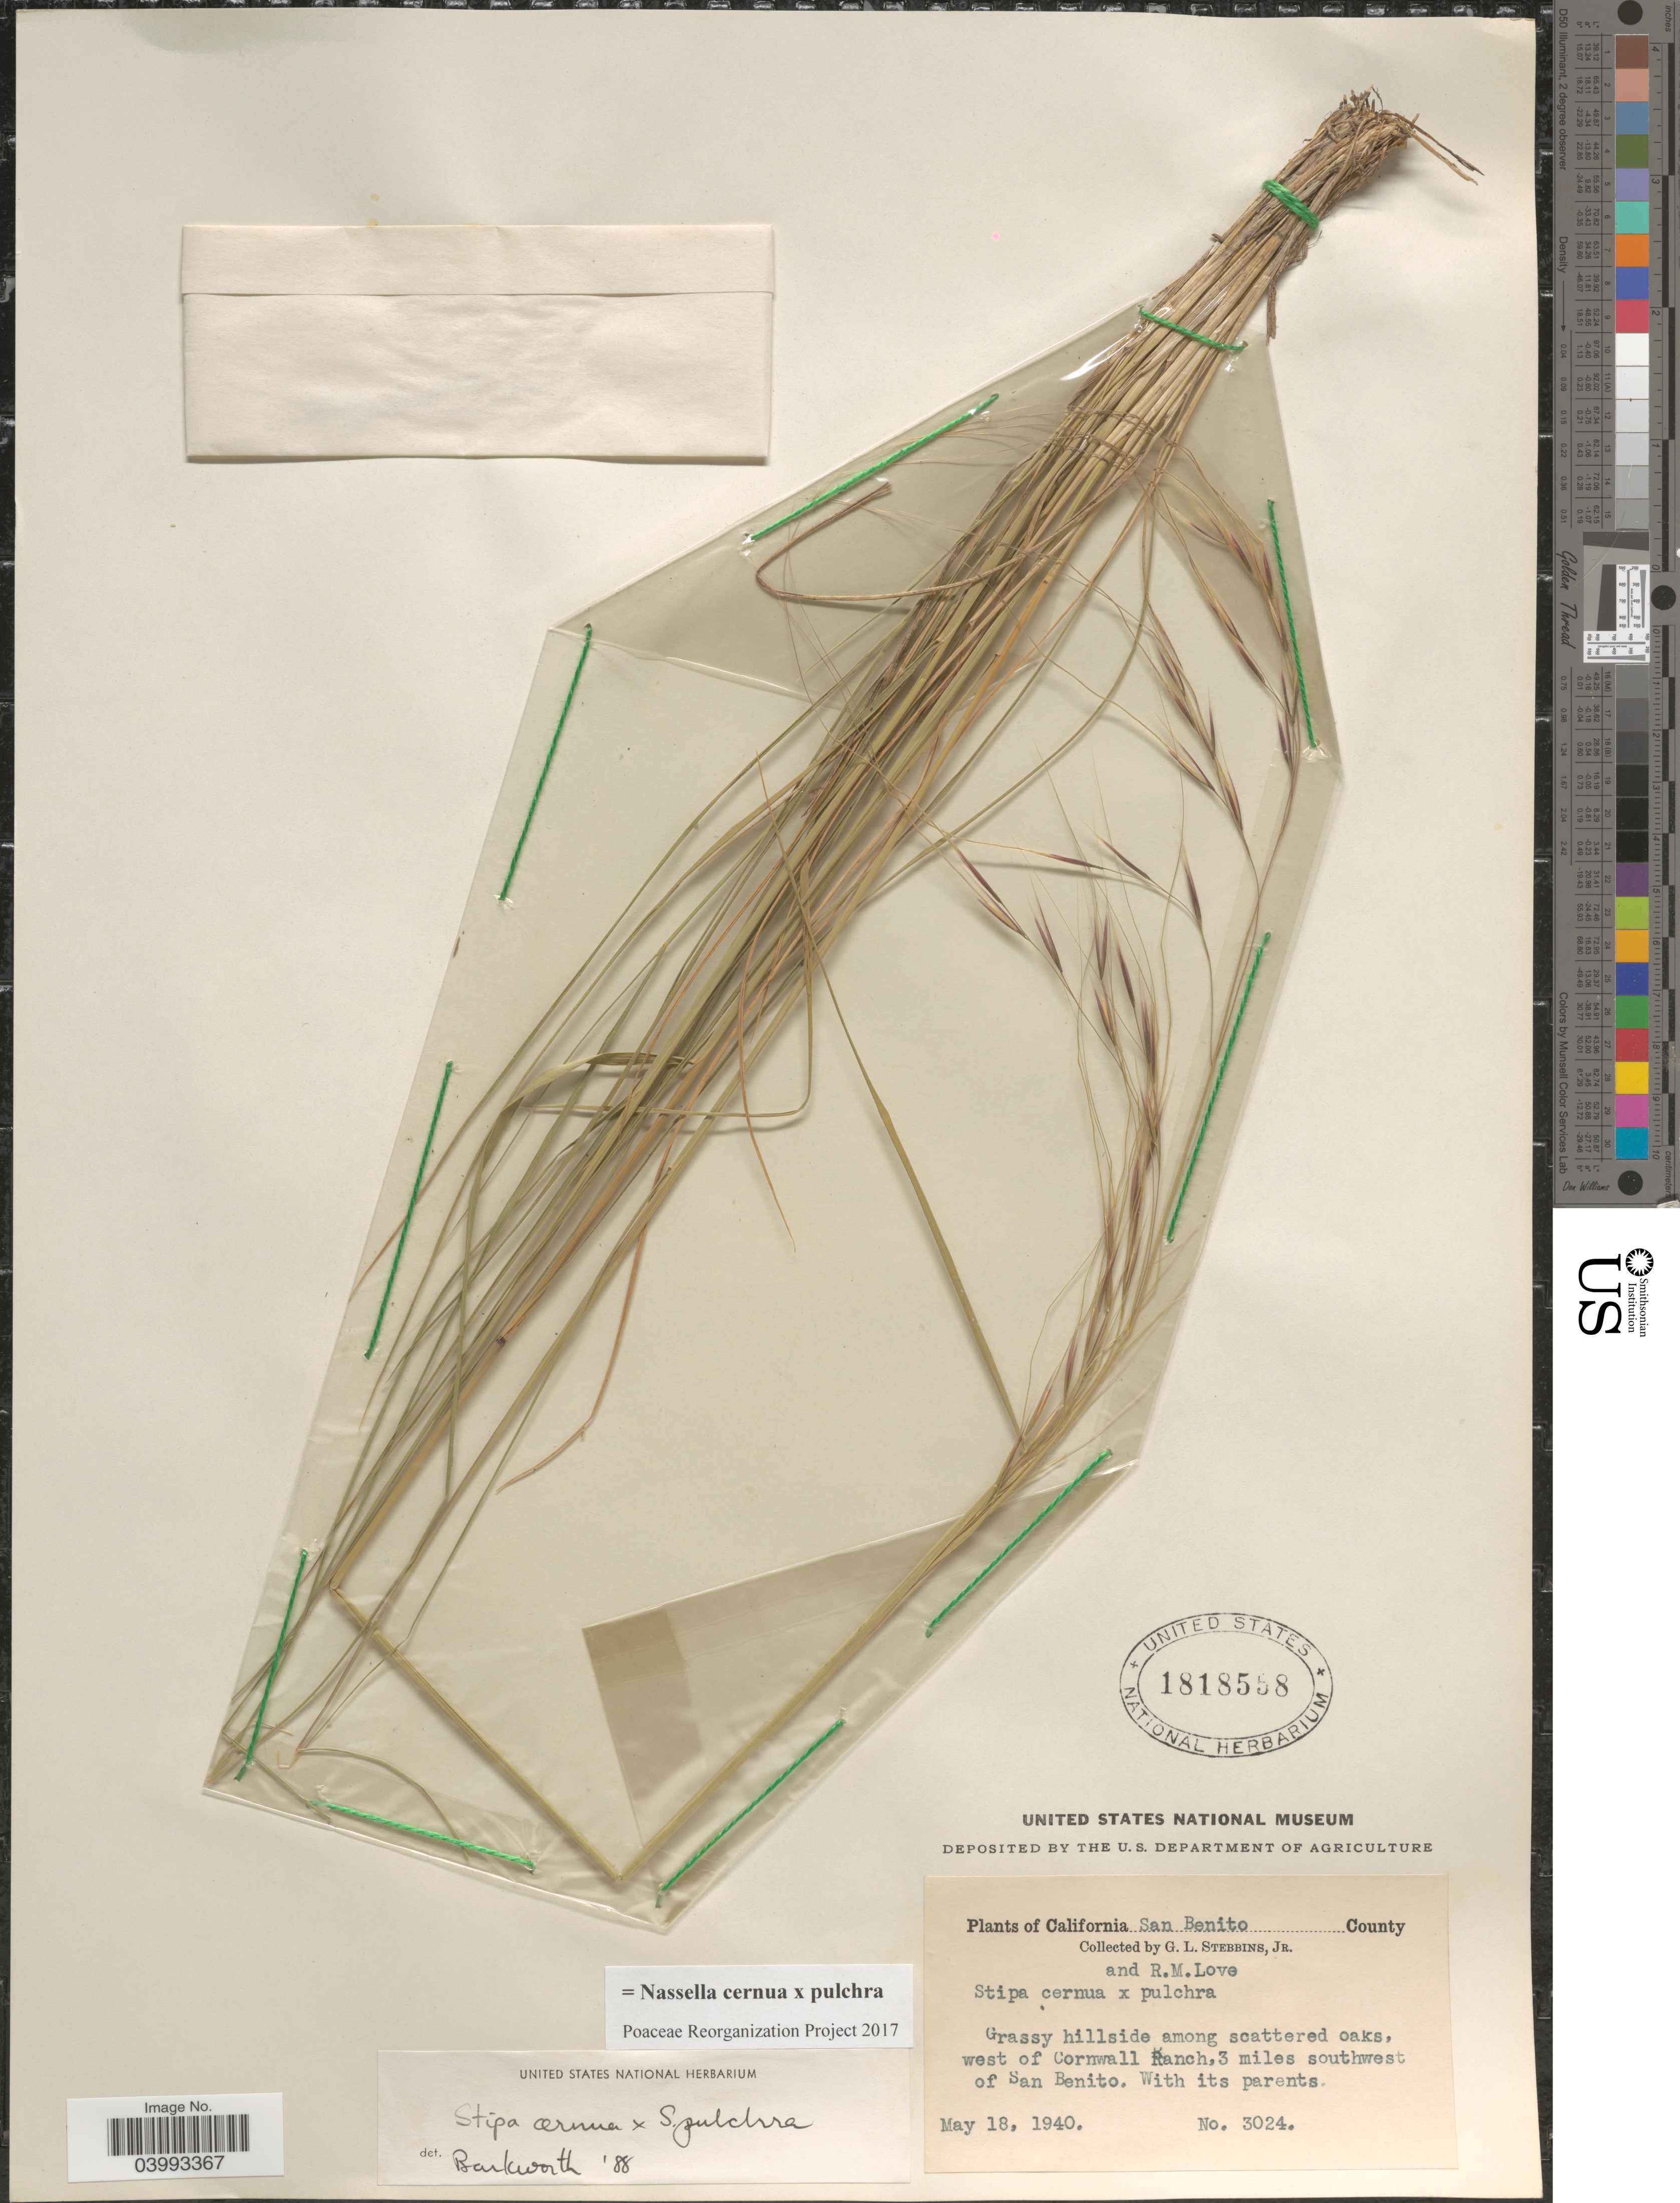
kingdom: Plantae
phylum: Tracheophyta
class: Liliopsida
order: Poales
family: Poaceae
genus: Nassella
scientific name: Nassella cernua x N. pulchra (Hitchc.) Barkworth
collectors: G. L. Stebbins & R. M. Love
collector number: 3024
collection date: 1940-05-18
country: United States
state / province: California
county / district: San Benito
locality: San Benito County. West of Cornwall Ranch, 3 miles southwest of San Benito.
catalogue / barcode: US 1818558